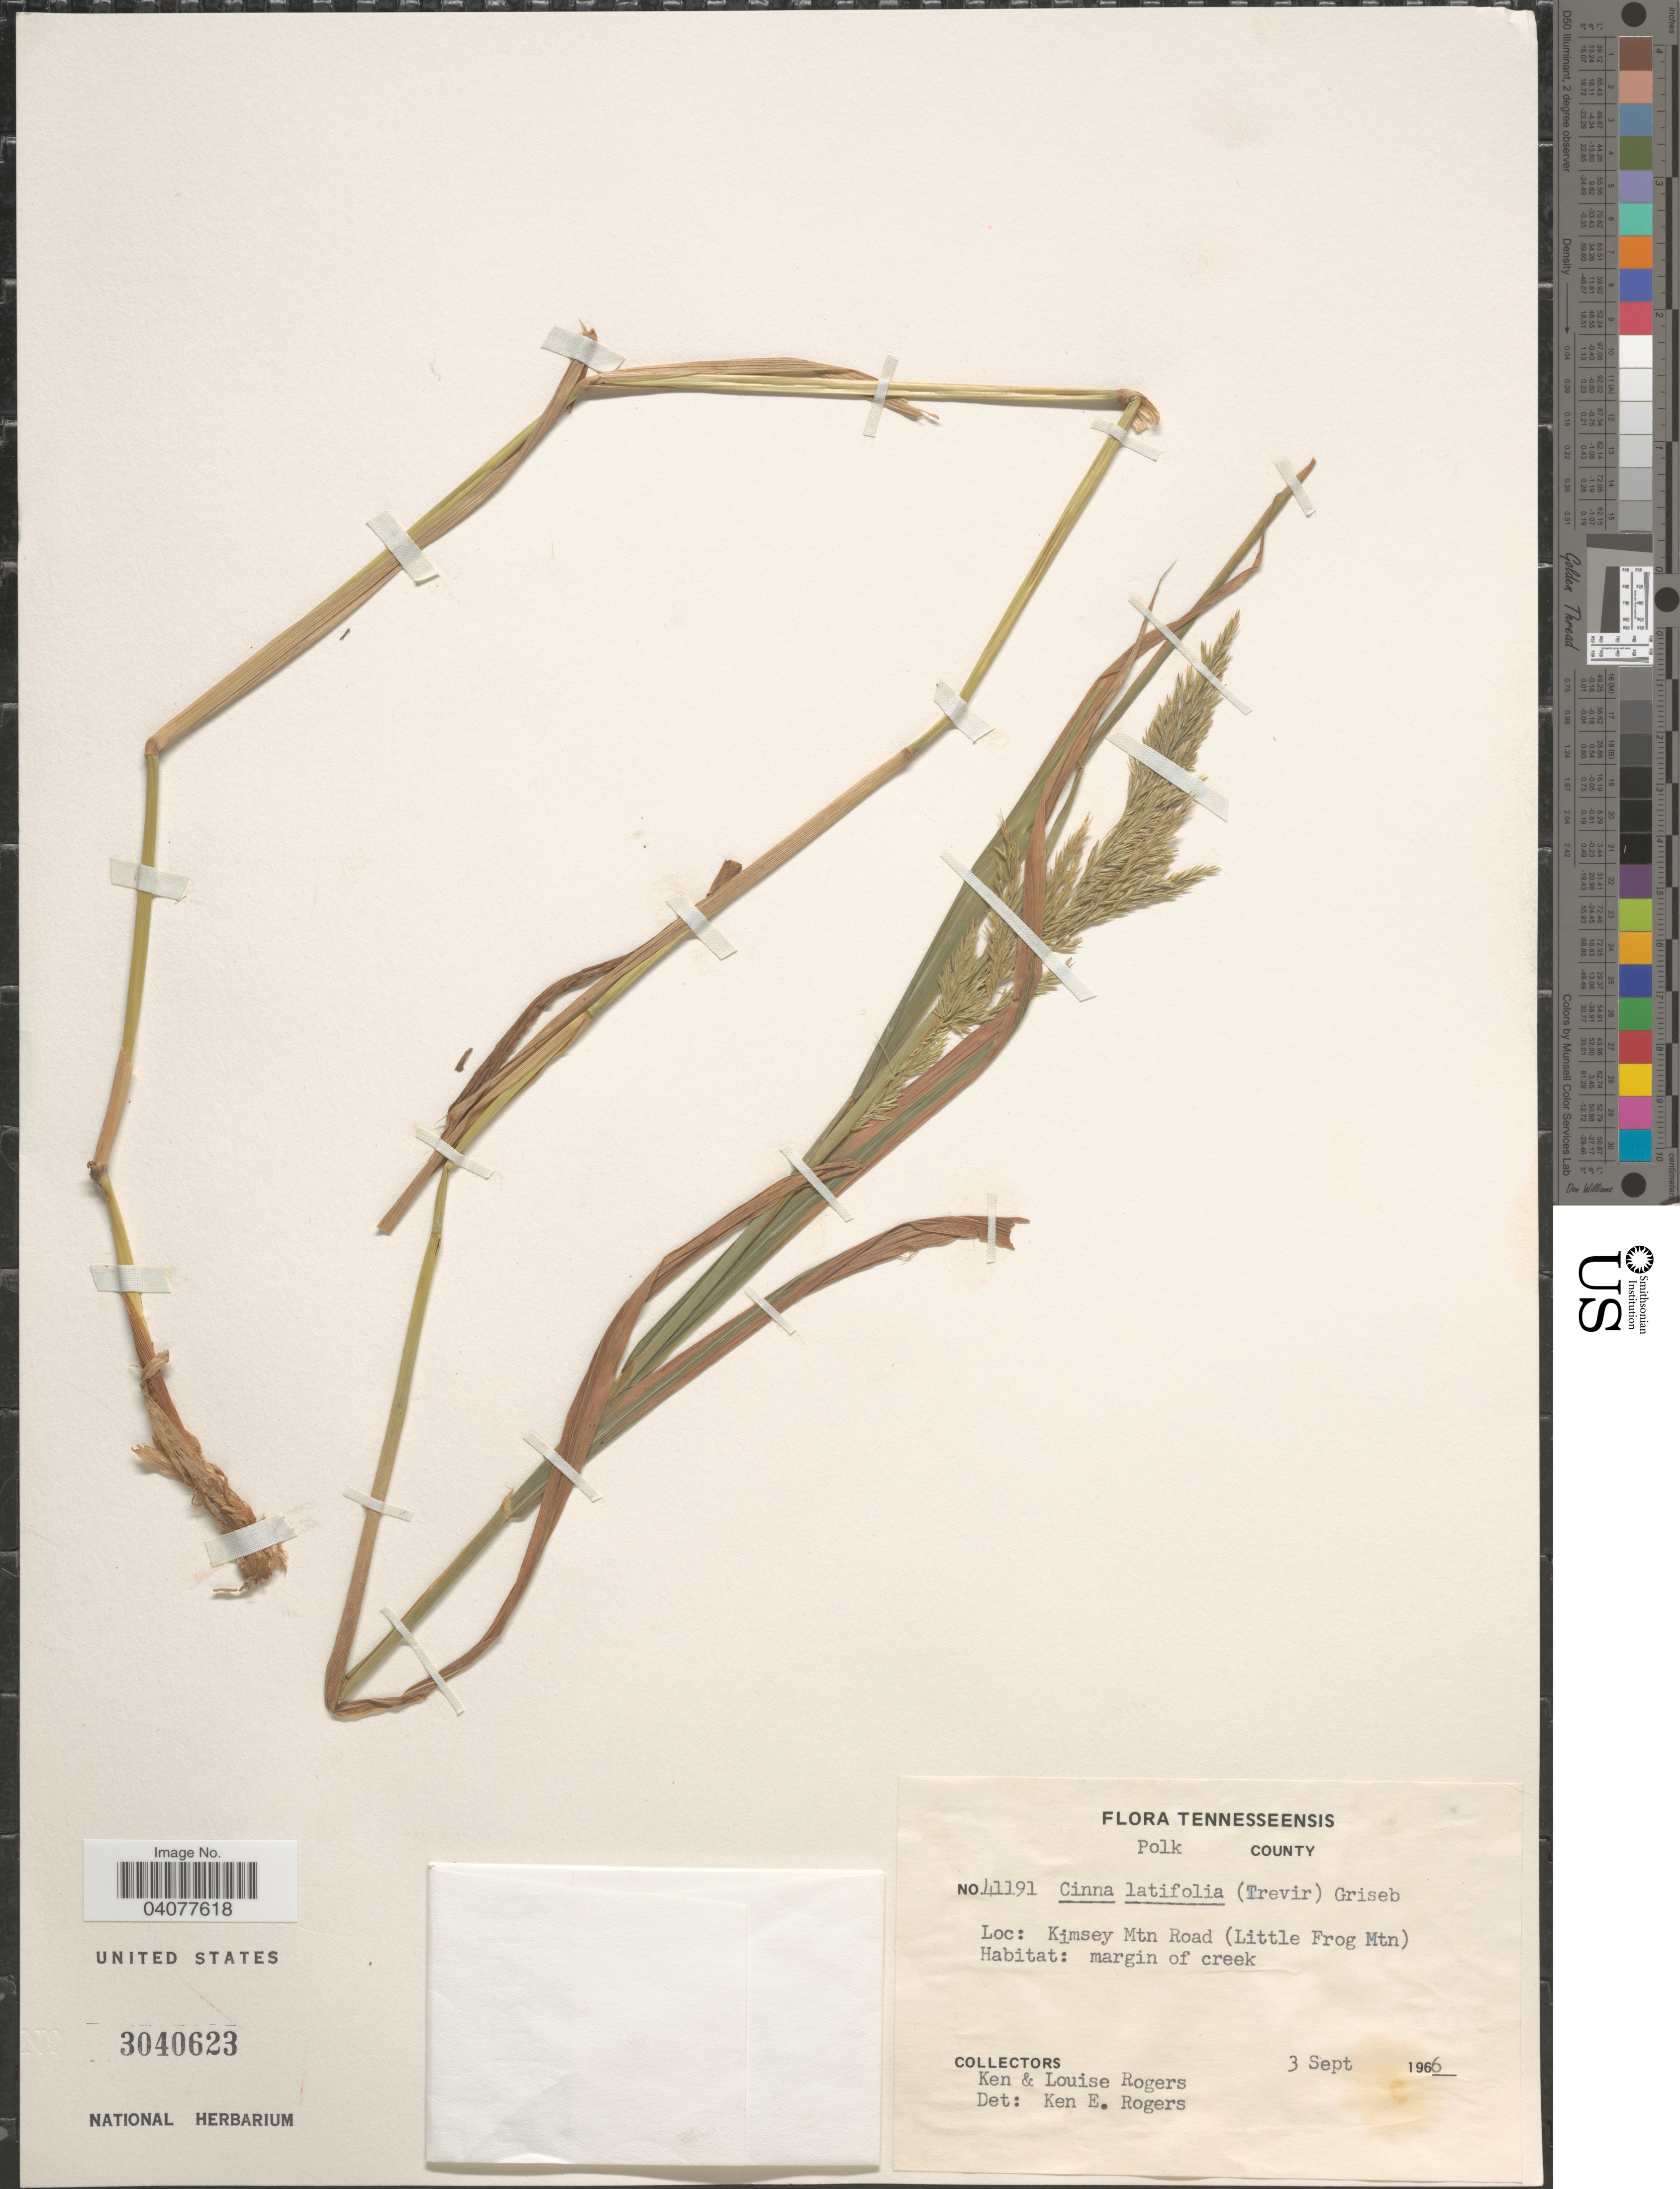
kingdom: Plantae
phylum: Tracheophyta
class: Liliopsida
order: Poales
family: Poaceae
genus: Cinna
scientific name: Cinna latifolia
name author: (Trevir. ex Goeppert) Griseb.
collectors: K. Rogers & L. Rogers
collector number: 41191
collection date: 1966-09-03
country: United States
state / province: Tennessee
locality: Polk County. Kimsey Mtn Road (Little Frog Mtn).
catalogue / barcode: US 3040623